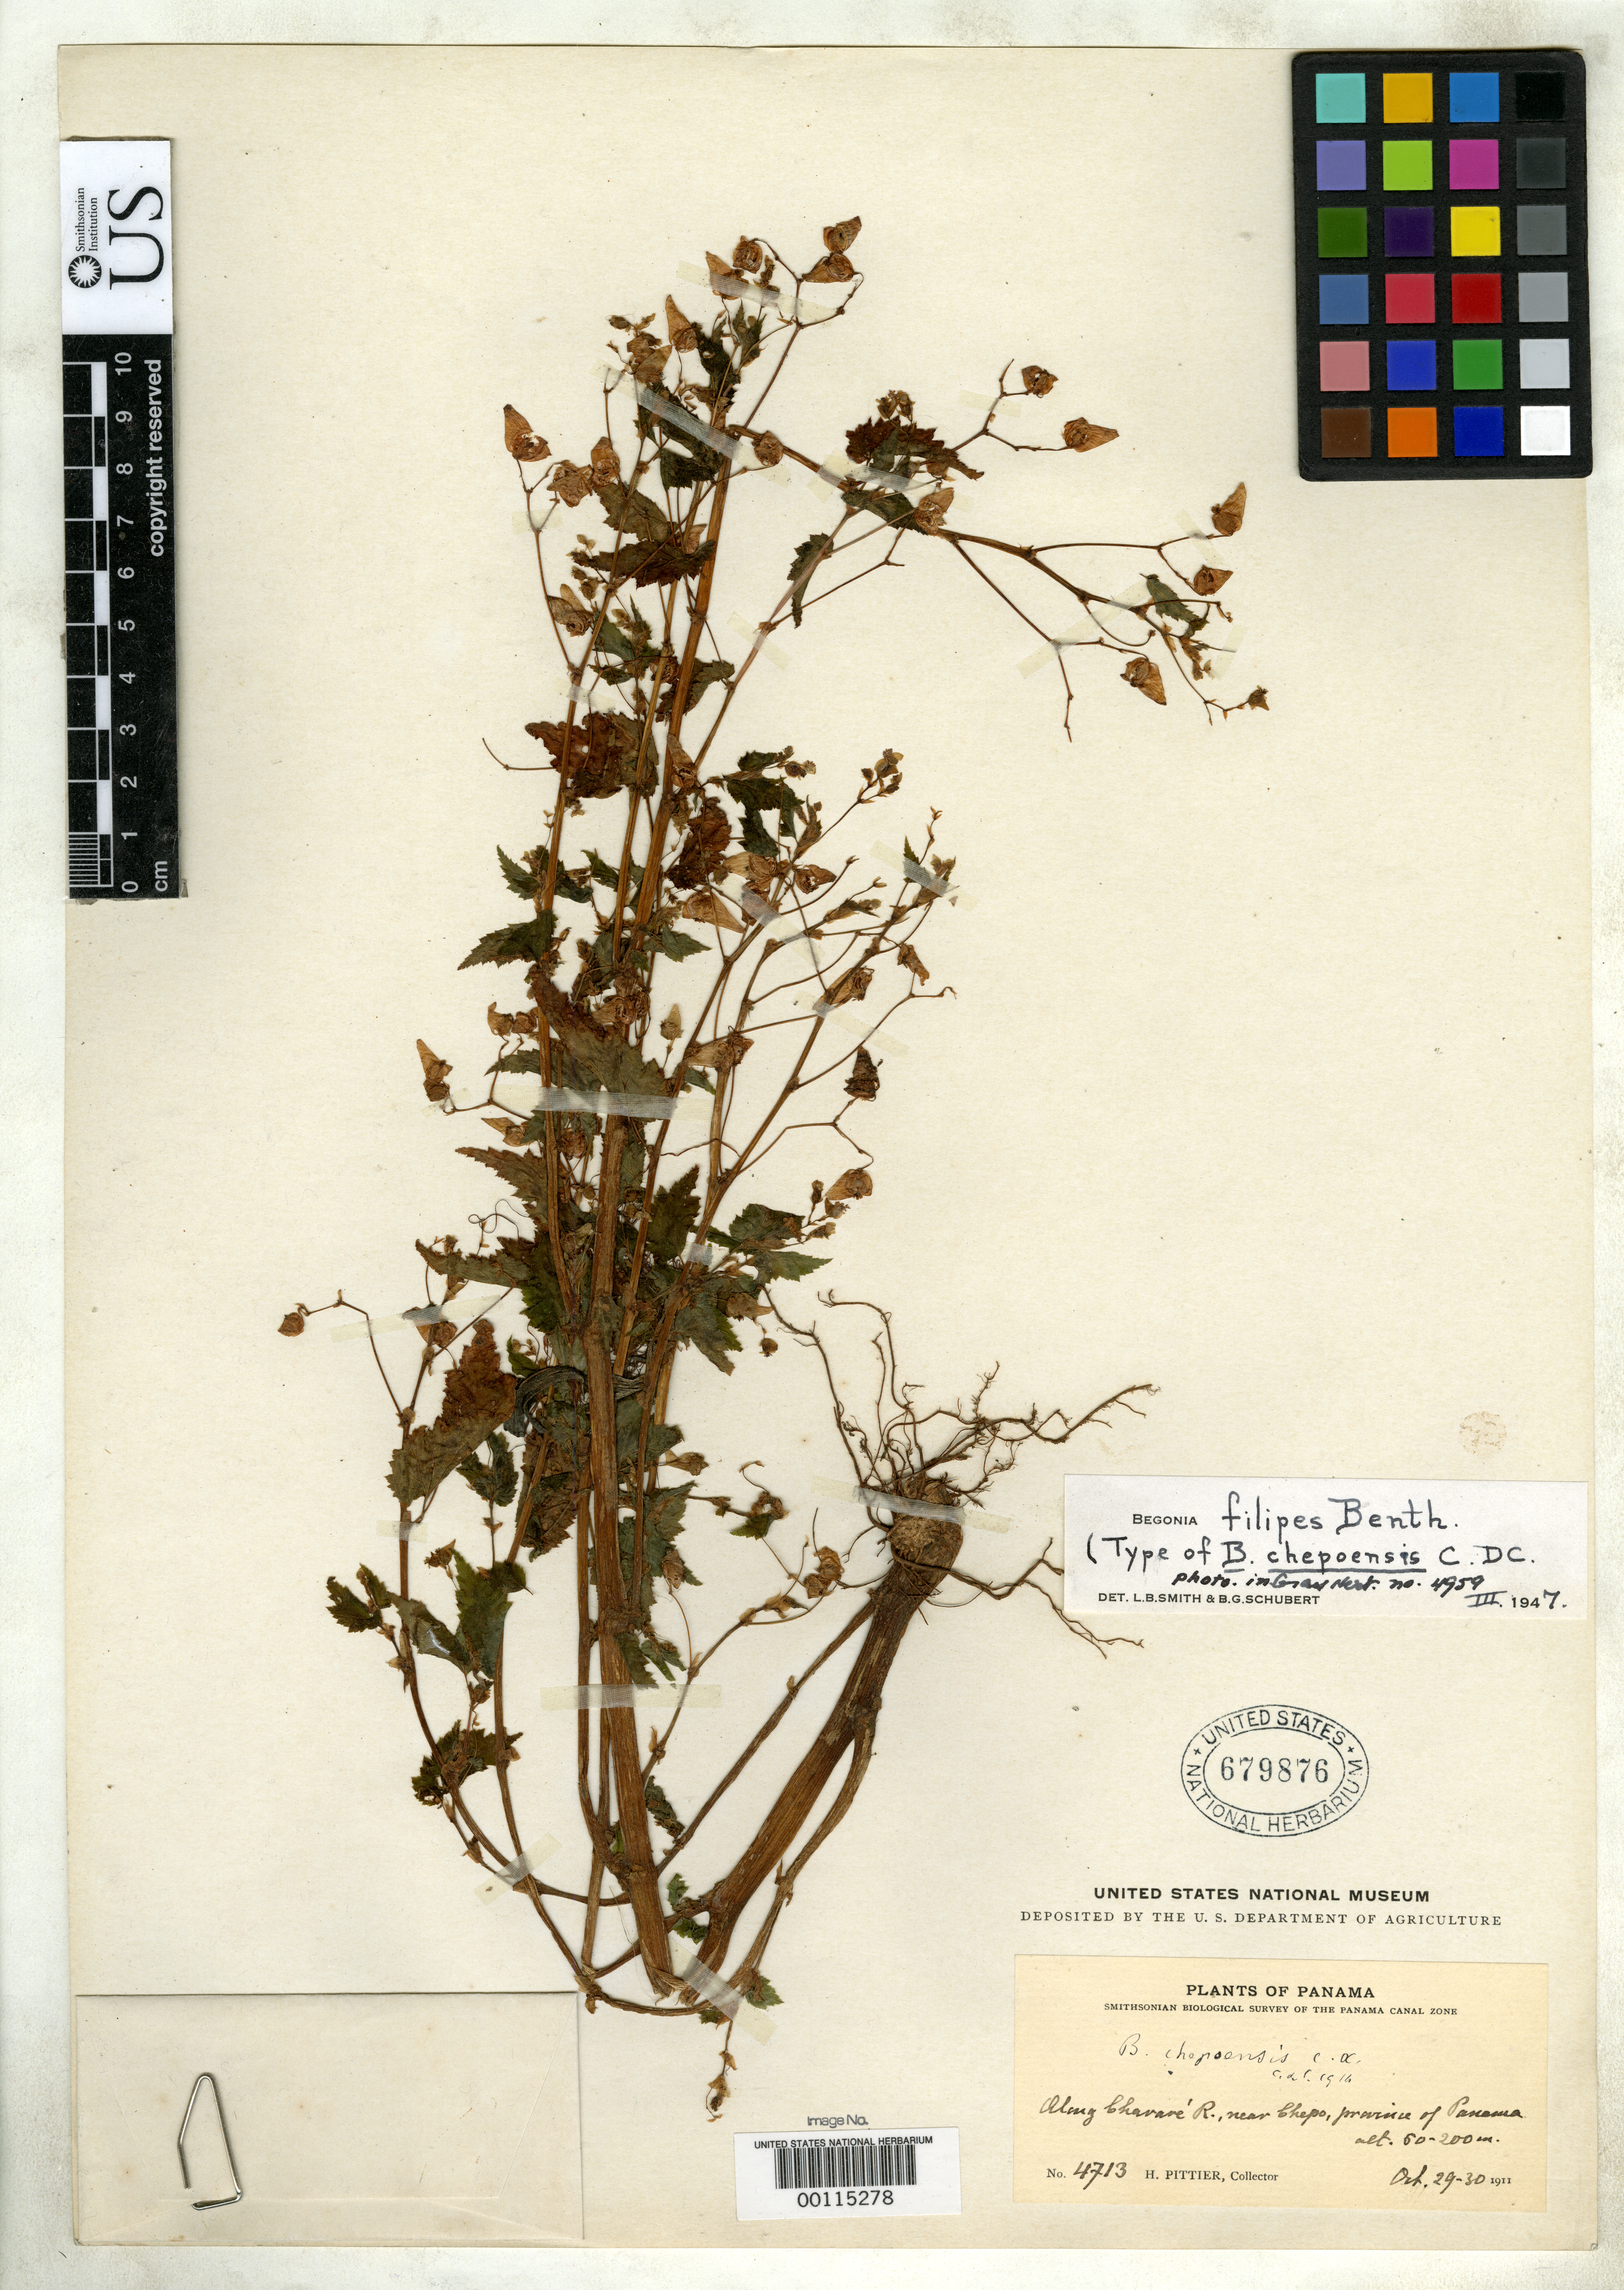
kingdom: Plantae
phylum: Tracheophyta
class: Magnoliopsida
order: Cucurbitales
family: Begoniaceae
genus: Begonia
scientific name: Begonia chepoensis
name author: C. DC.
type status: Type Collection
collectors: H. F. Pittier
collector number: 4713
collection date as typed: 29 Oct 1911 to 30 Oct 1911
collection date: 1911-10-29/1911-10-30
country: Panama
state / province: Panamá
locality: Charare River, Chepo.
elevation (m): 50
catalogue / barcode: US 679876